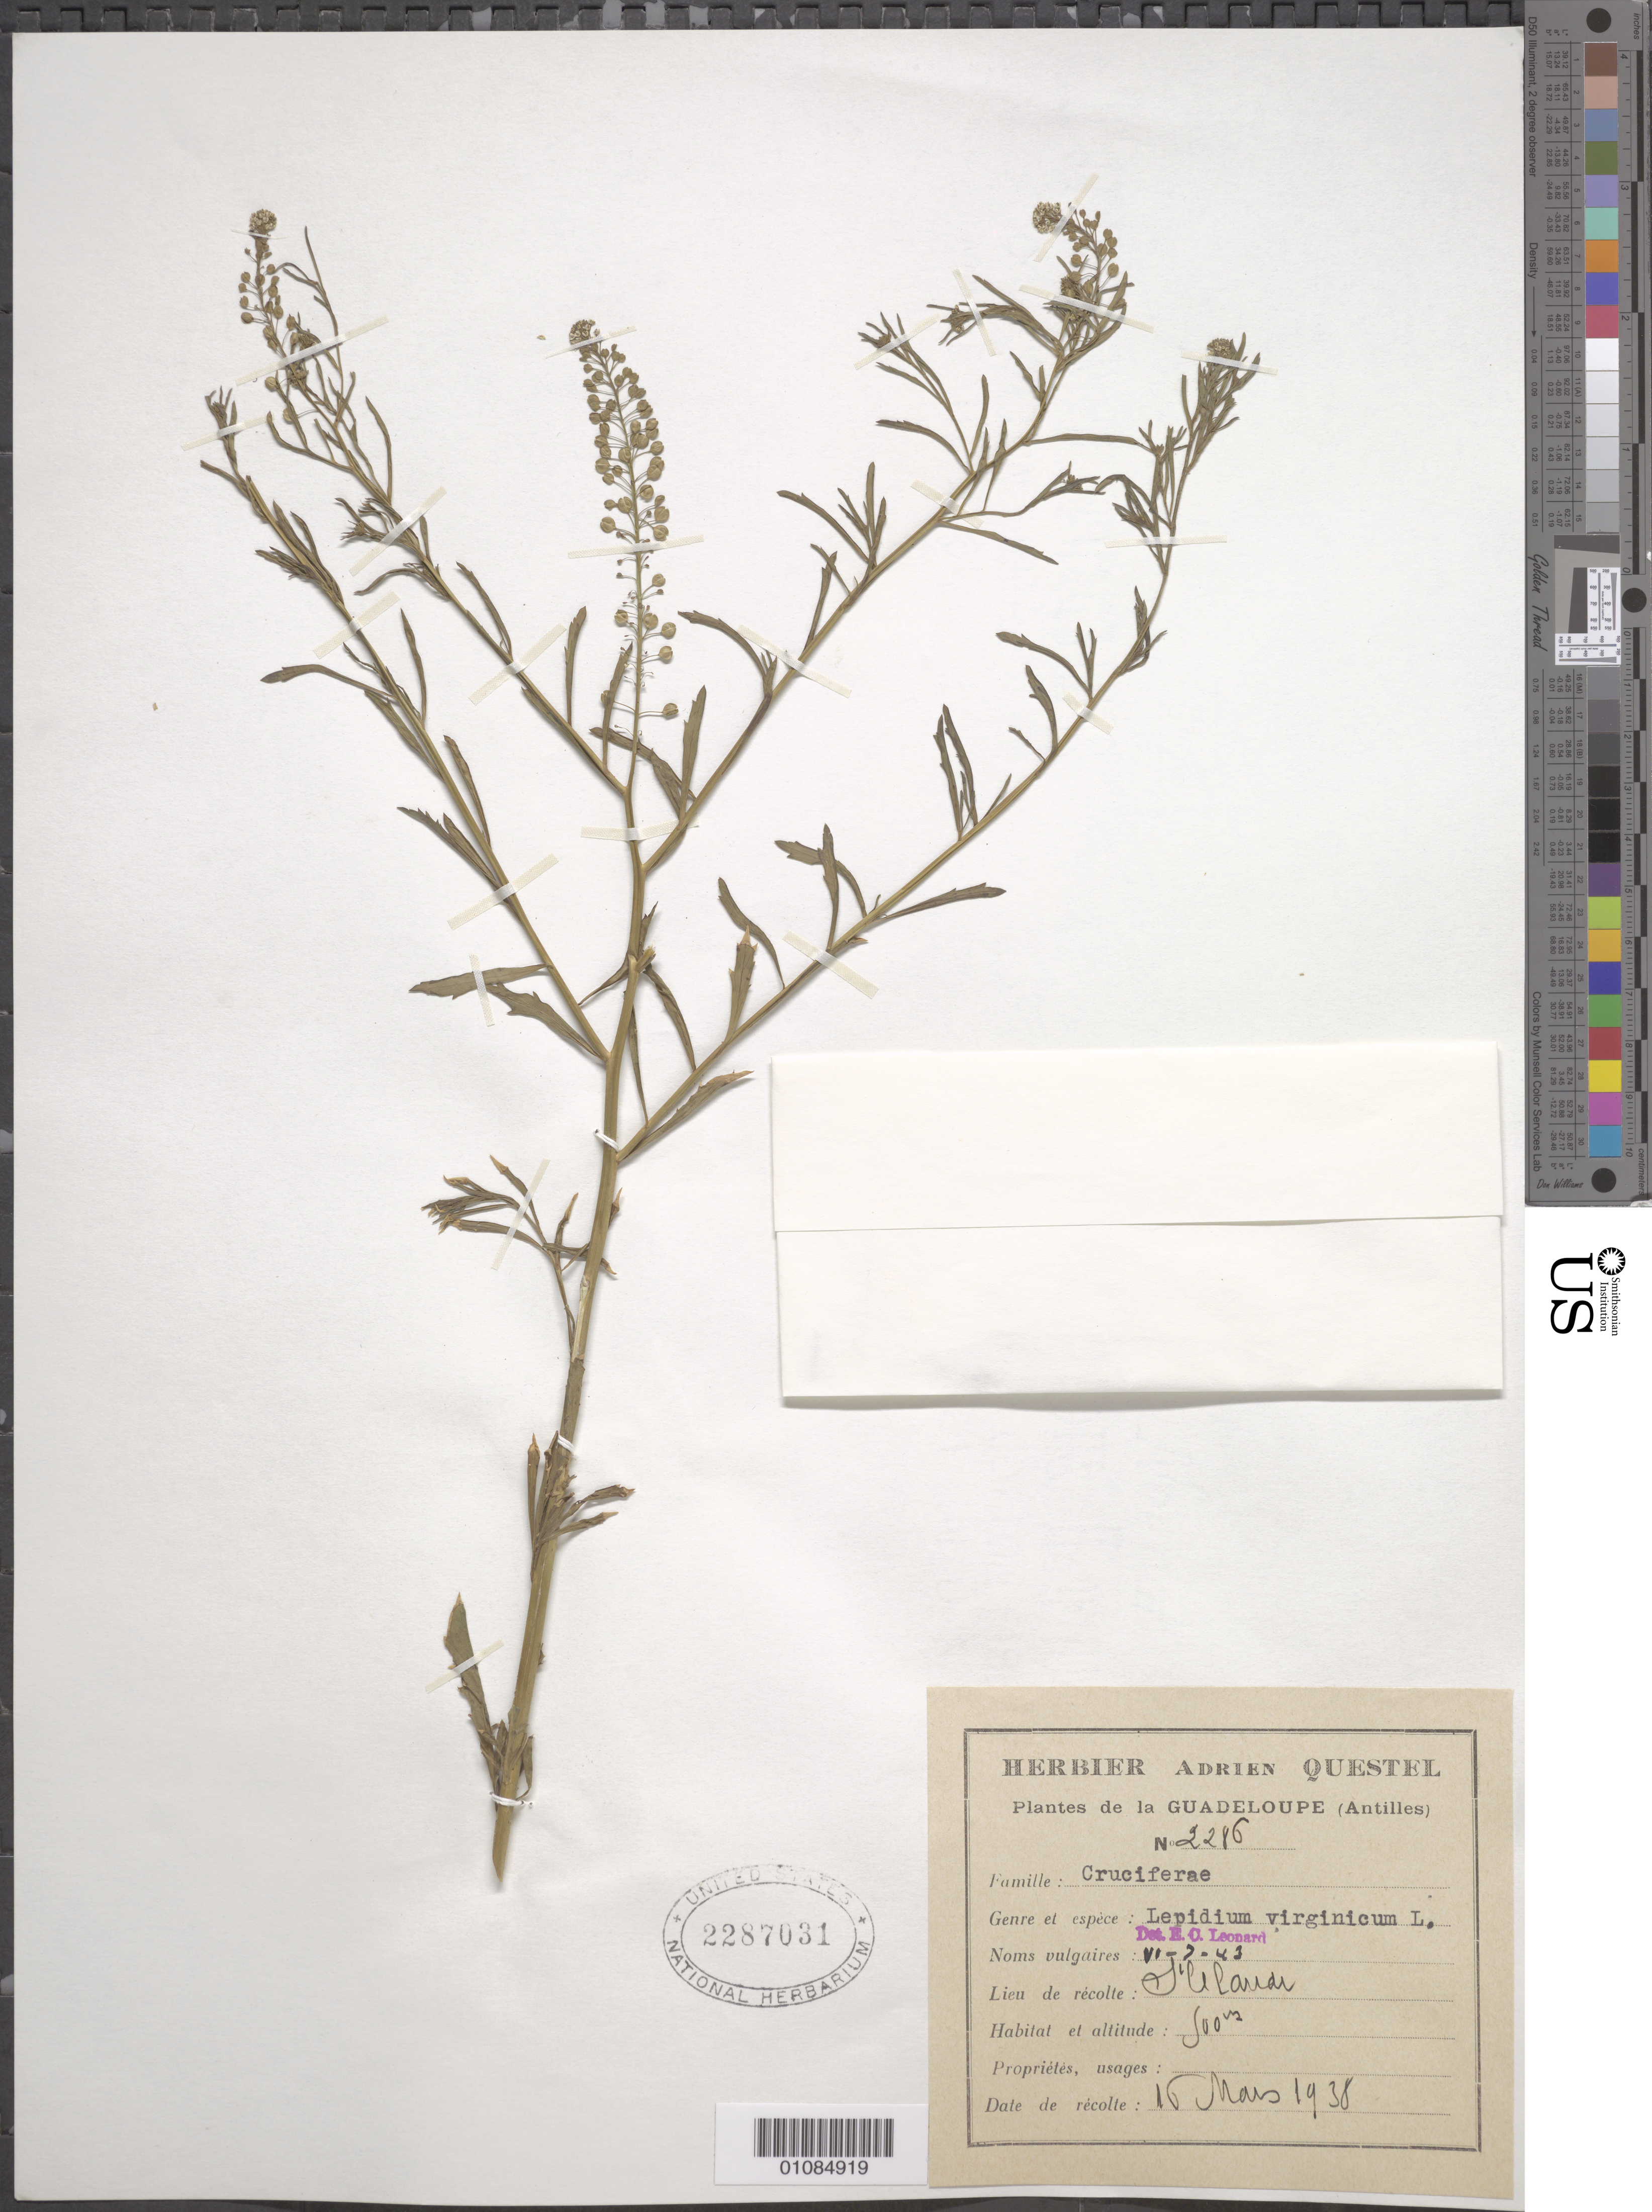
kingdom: Plantae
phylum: Tracheophyta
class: Magnoliopsida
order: Brassicales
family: Brassicaceae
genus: Lepidium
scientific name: Lepidium virginicum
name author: L.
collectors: A. Questel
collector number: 2246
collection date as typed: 16 May 1938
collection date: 1938-05-16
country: Guadeloupe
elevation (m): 500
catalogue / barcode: US 2287031